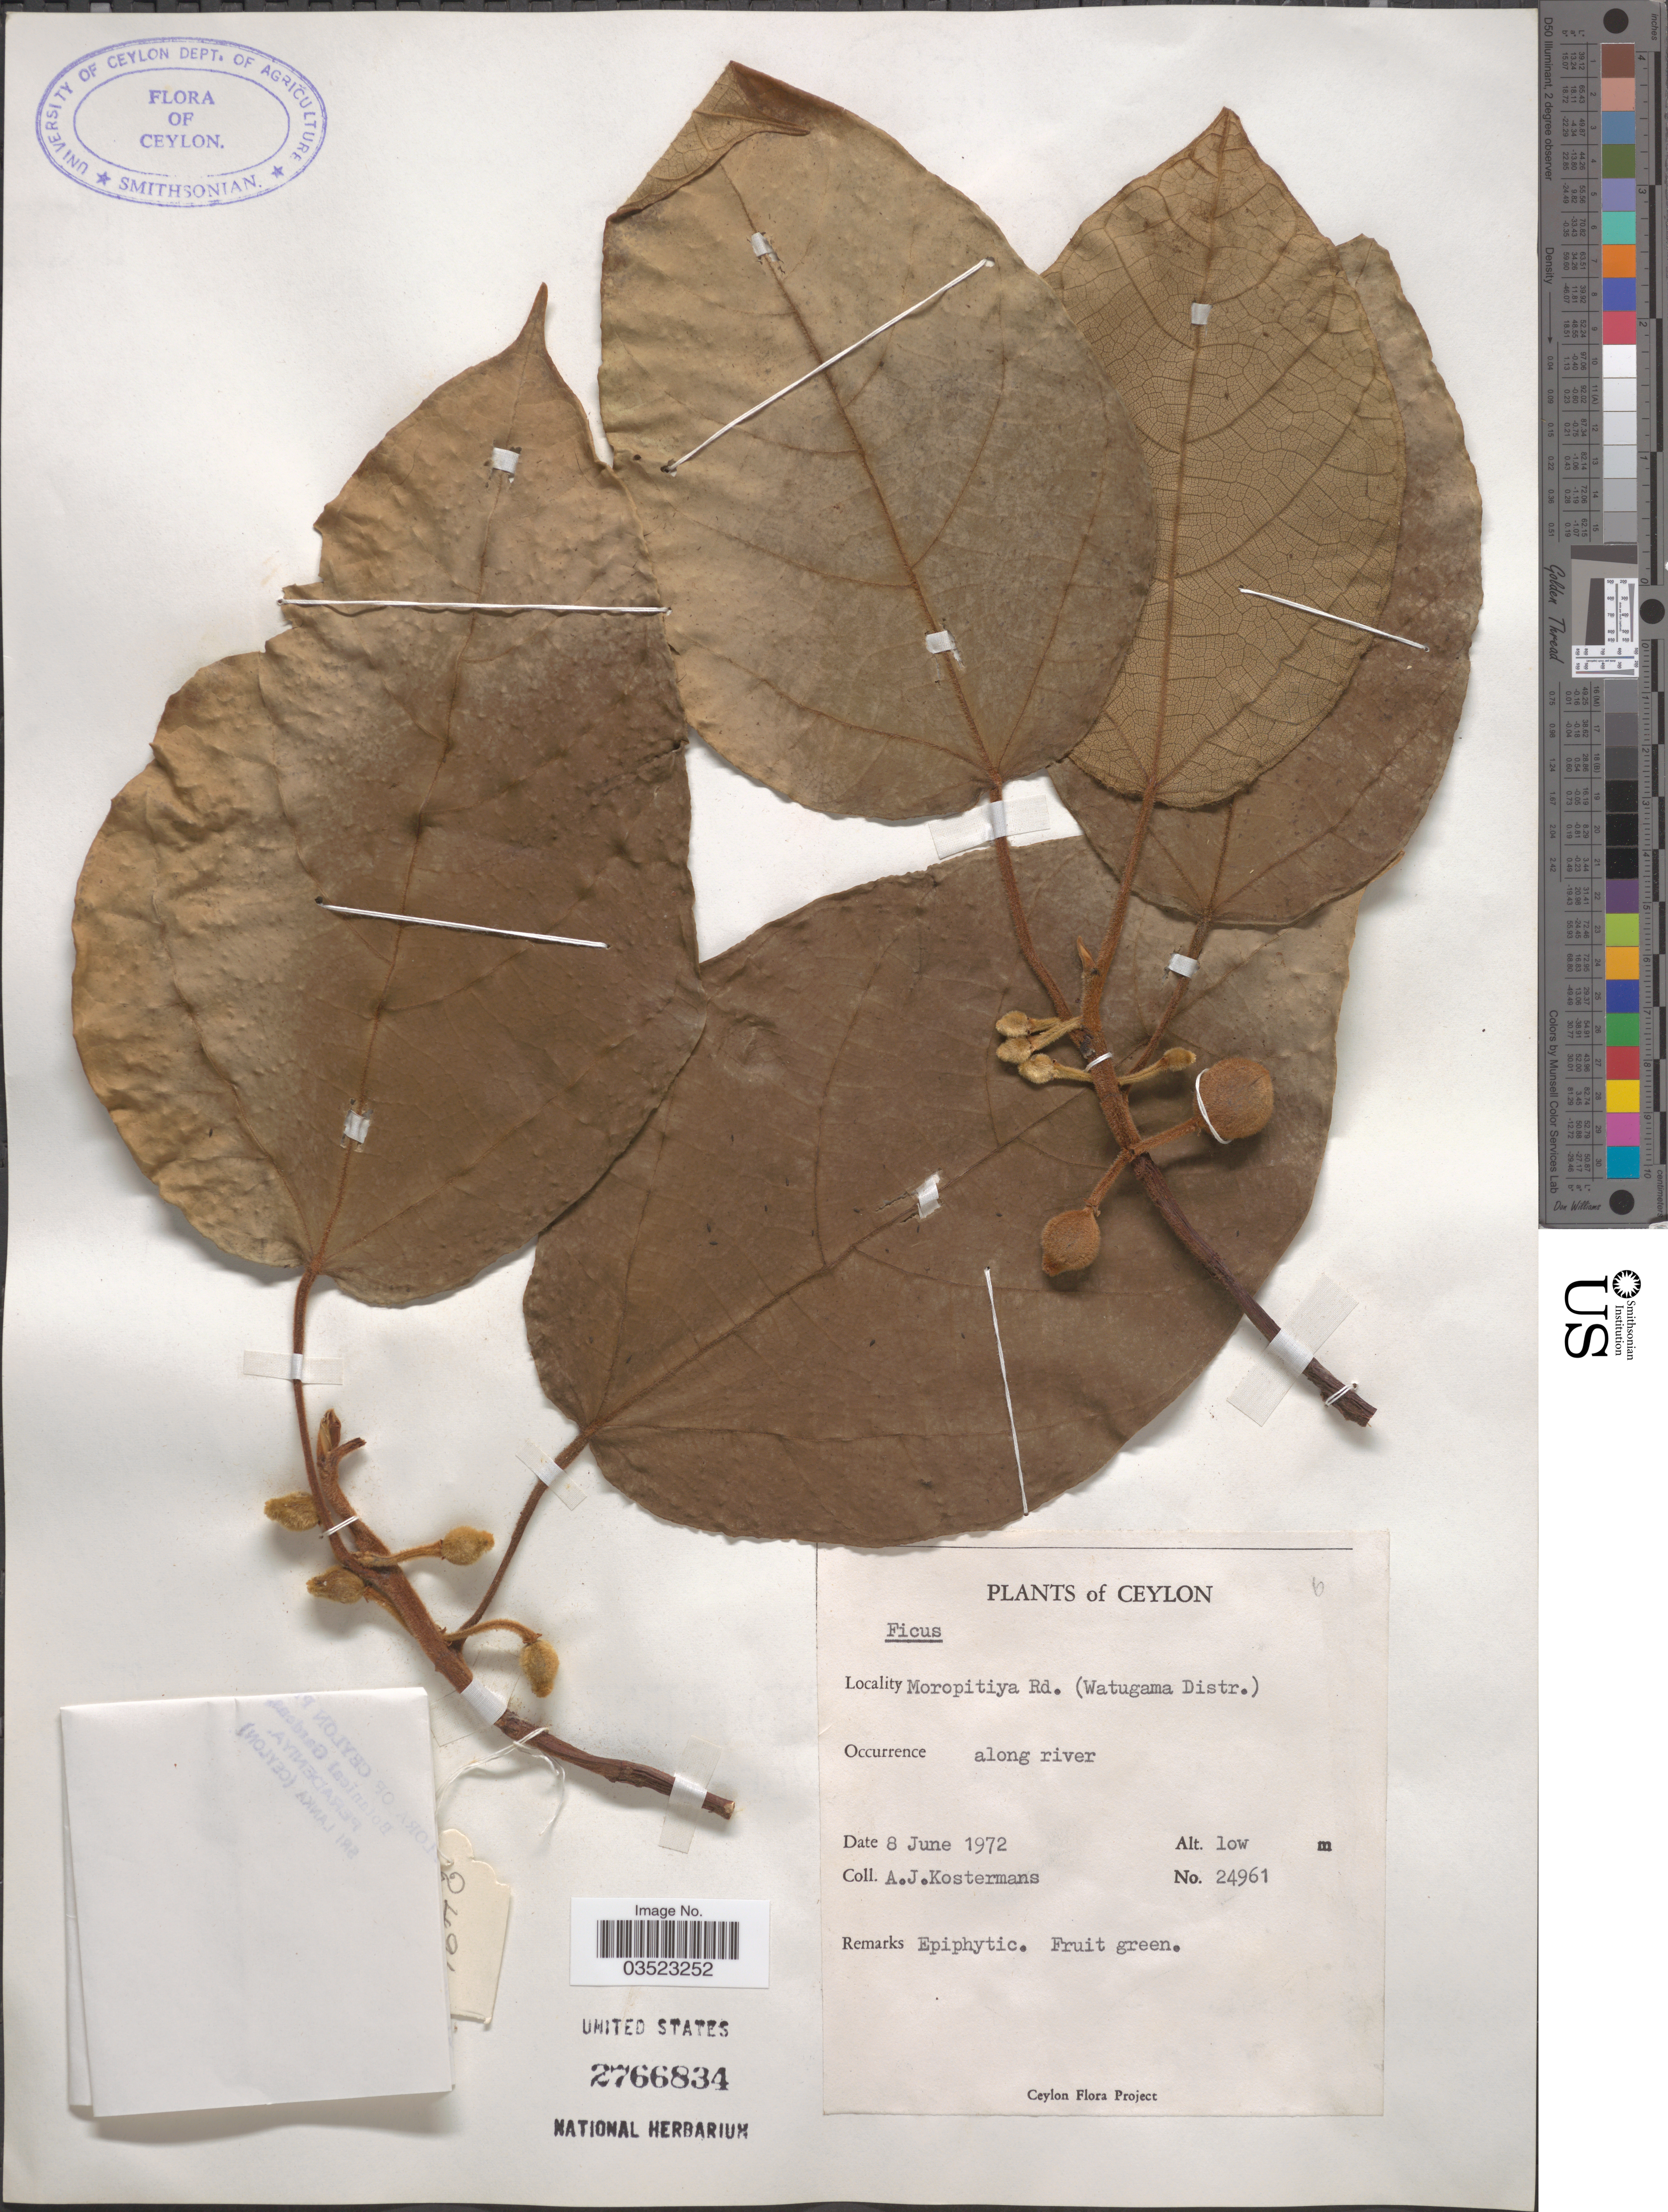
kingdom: Plantae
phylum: Tracheophyta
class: Magnoliopsida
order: Rosales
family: Moraceae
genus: Ficus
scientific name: Ficus sp.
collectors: A. J. G. Kostermans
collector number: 24961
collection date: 1972-06-08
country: Sri Lanka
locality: Ceylon. Moropitiya Rd. (Watugama Distr.). Along river.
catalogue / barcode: US 2766834